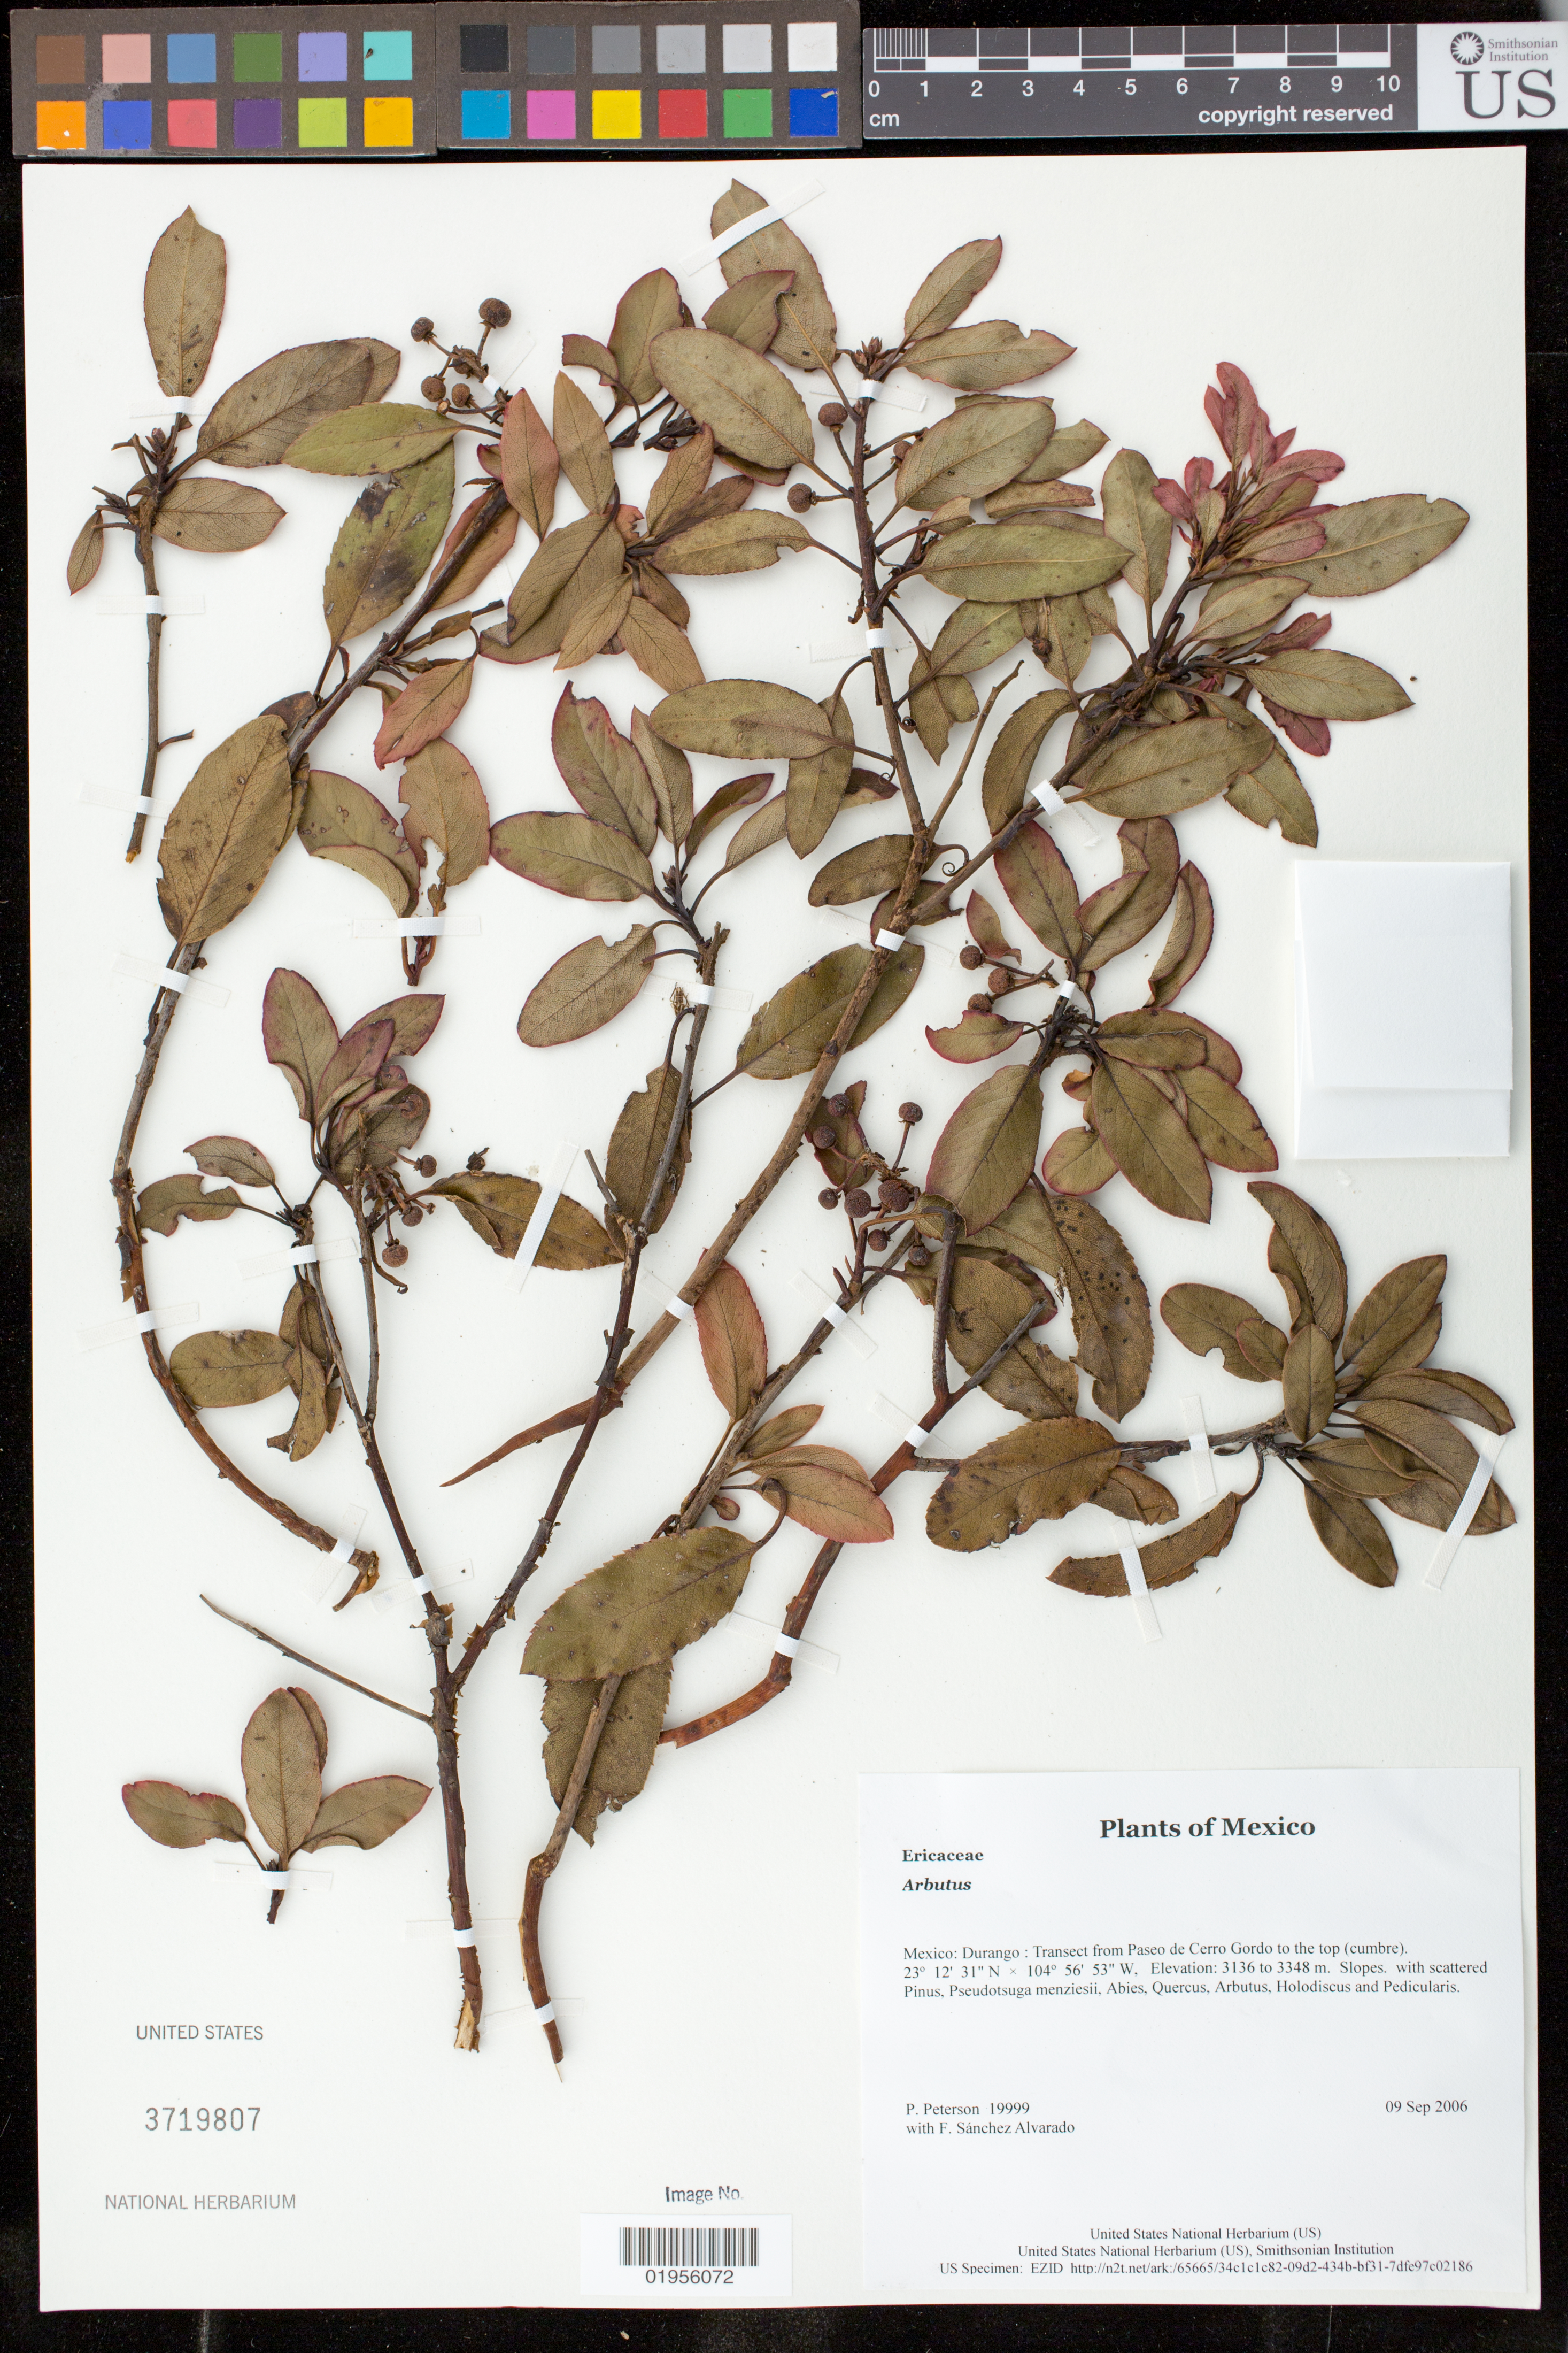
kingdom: Plantae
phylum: Tracheophyta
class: Magnoliopsida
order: Ericales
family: Ericaceae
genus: Arbutus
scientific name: Arbutus sp.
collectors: P. M. Peterson & F. Sánchez Alvarado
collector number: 19999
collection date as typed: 09 Sep 2006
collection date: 2006-09-09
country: Mexico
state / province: Durango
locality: Transect from Paseo de Cerro Gordo to the top (cumbre).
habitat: Slopes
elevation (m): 3136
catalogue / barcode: US 3719807